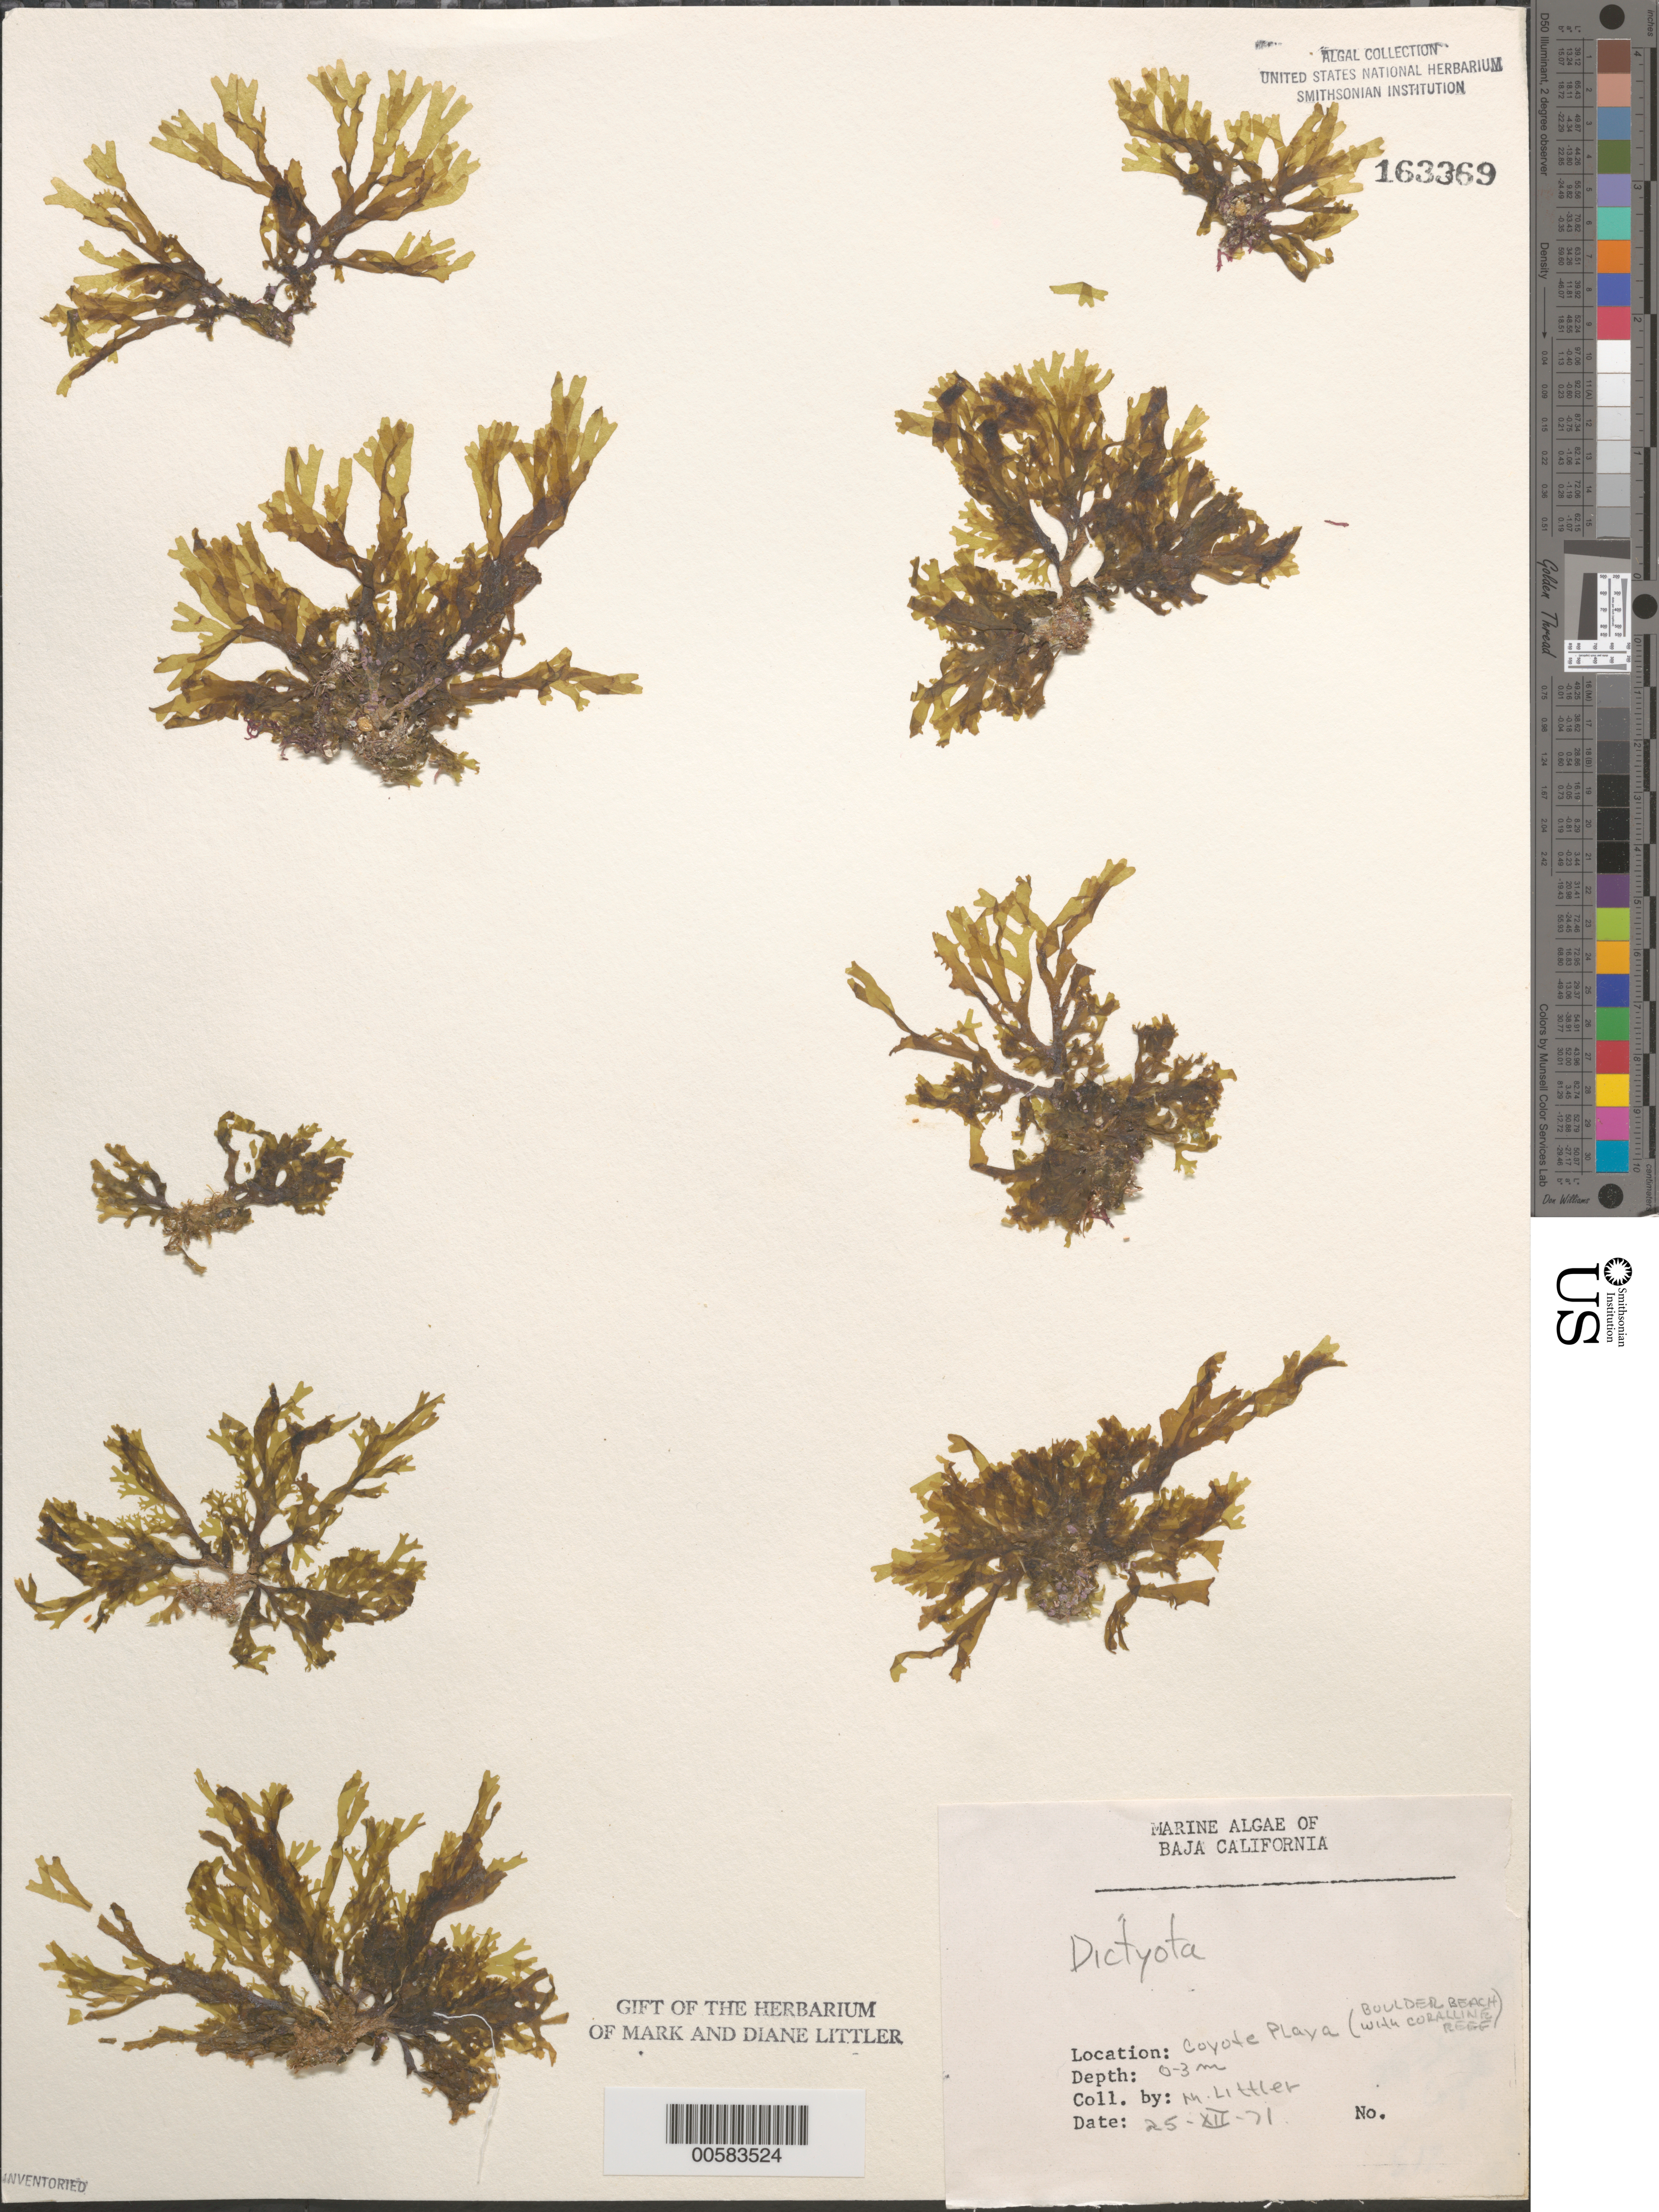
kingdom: Chromista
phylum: Ochrophyta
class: Phaeophyceae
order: Dictyotales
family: Dictyotaceae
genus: Dictyota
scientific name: Dictyota sp.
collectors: M. M. Littler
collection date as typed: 25 Dec 1971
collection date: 1971-12-25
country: Mexico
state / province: Baja California Sur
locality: Coyote Playa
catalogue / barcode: US 163369